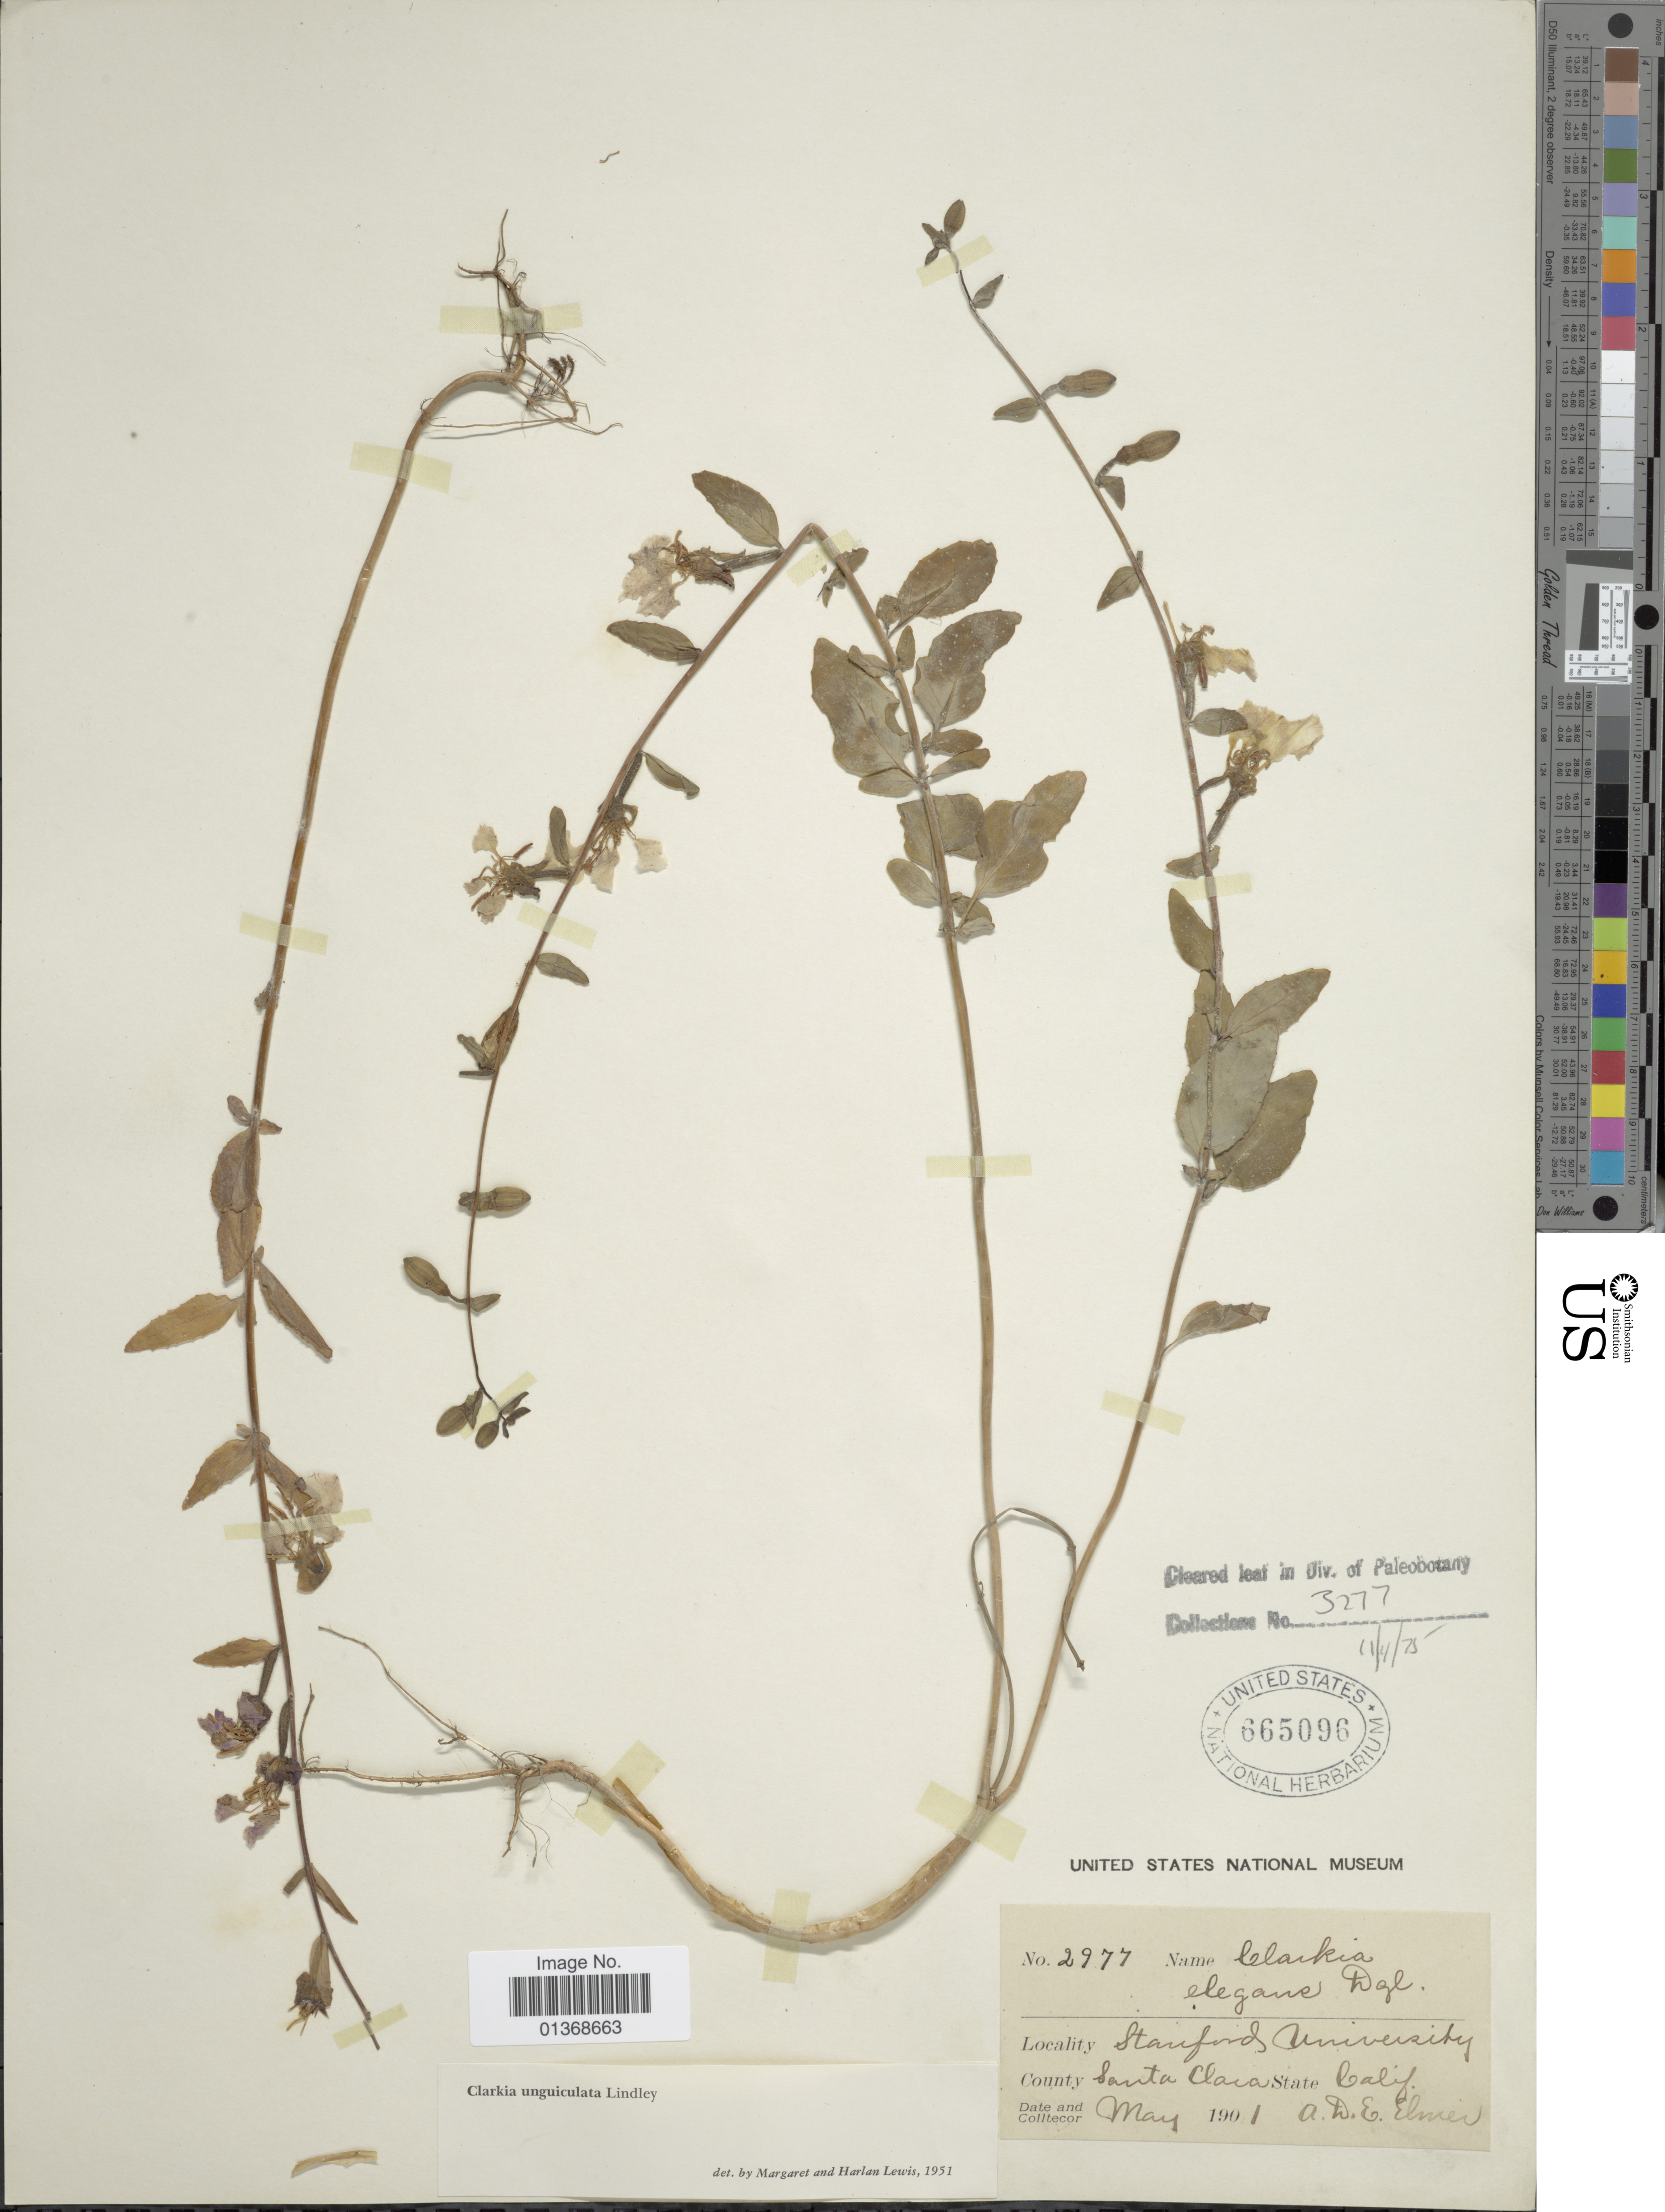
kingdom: Plantae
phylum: Tracheophyta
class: Magnoliopsida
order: Myrtales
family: Onagraceae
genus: Clarkia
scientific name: Clarkia unguiculata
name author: Lindl.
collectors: A. D. E. Elmer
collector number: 2977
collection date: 1901-05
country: United States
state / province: California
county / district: Santa Clara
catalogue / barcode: US 665096